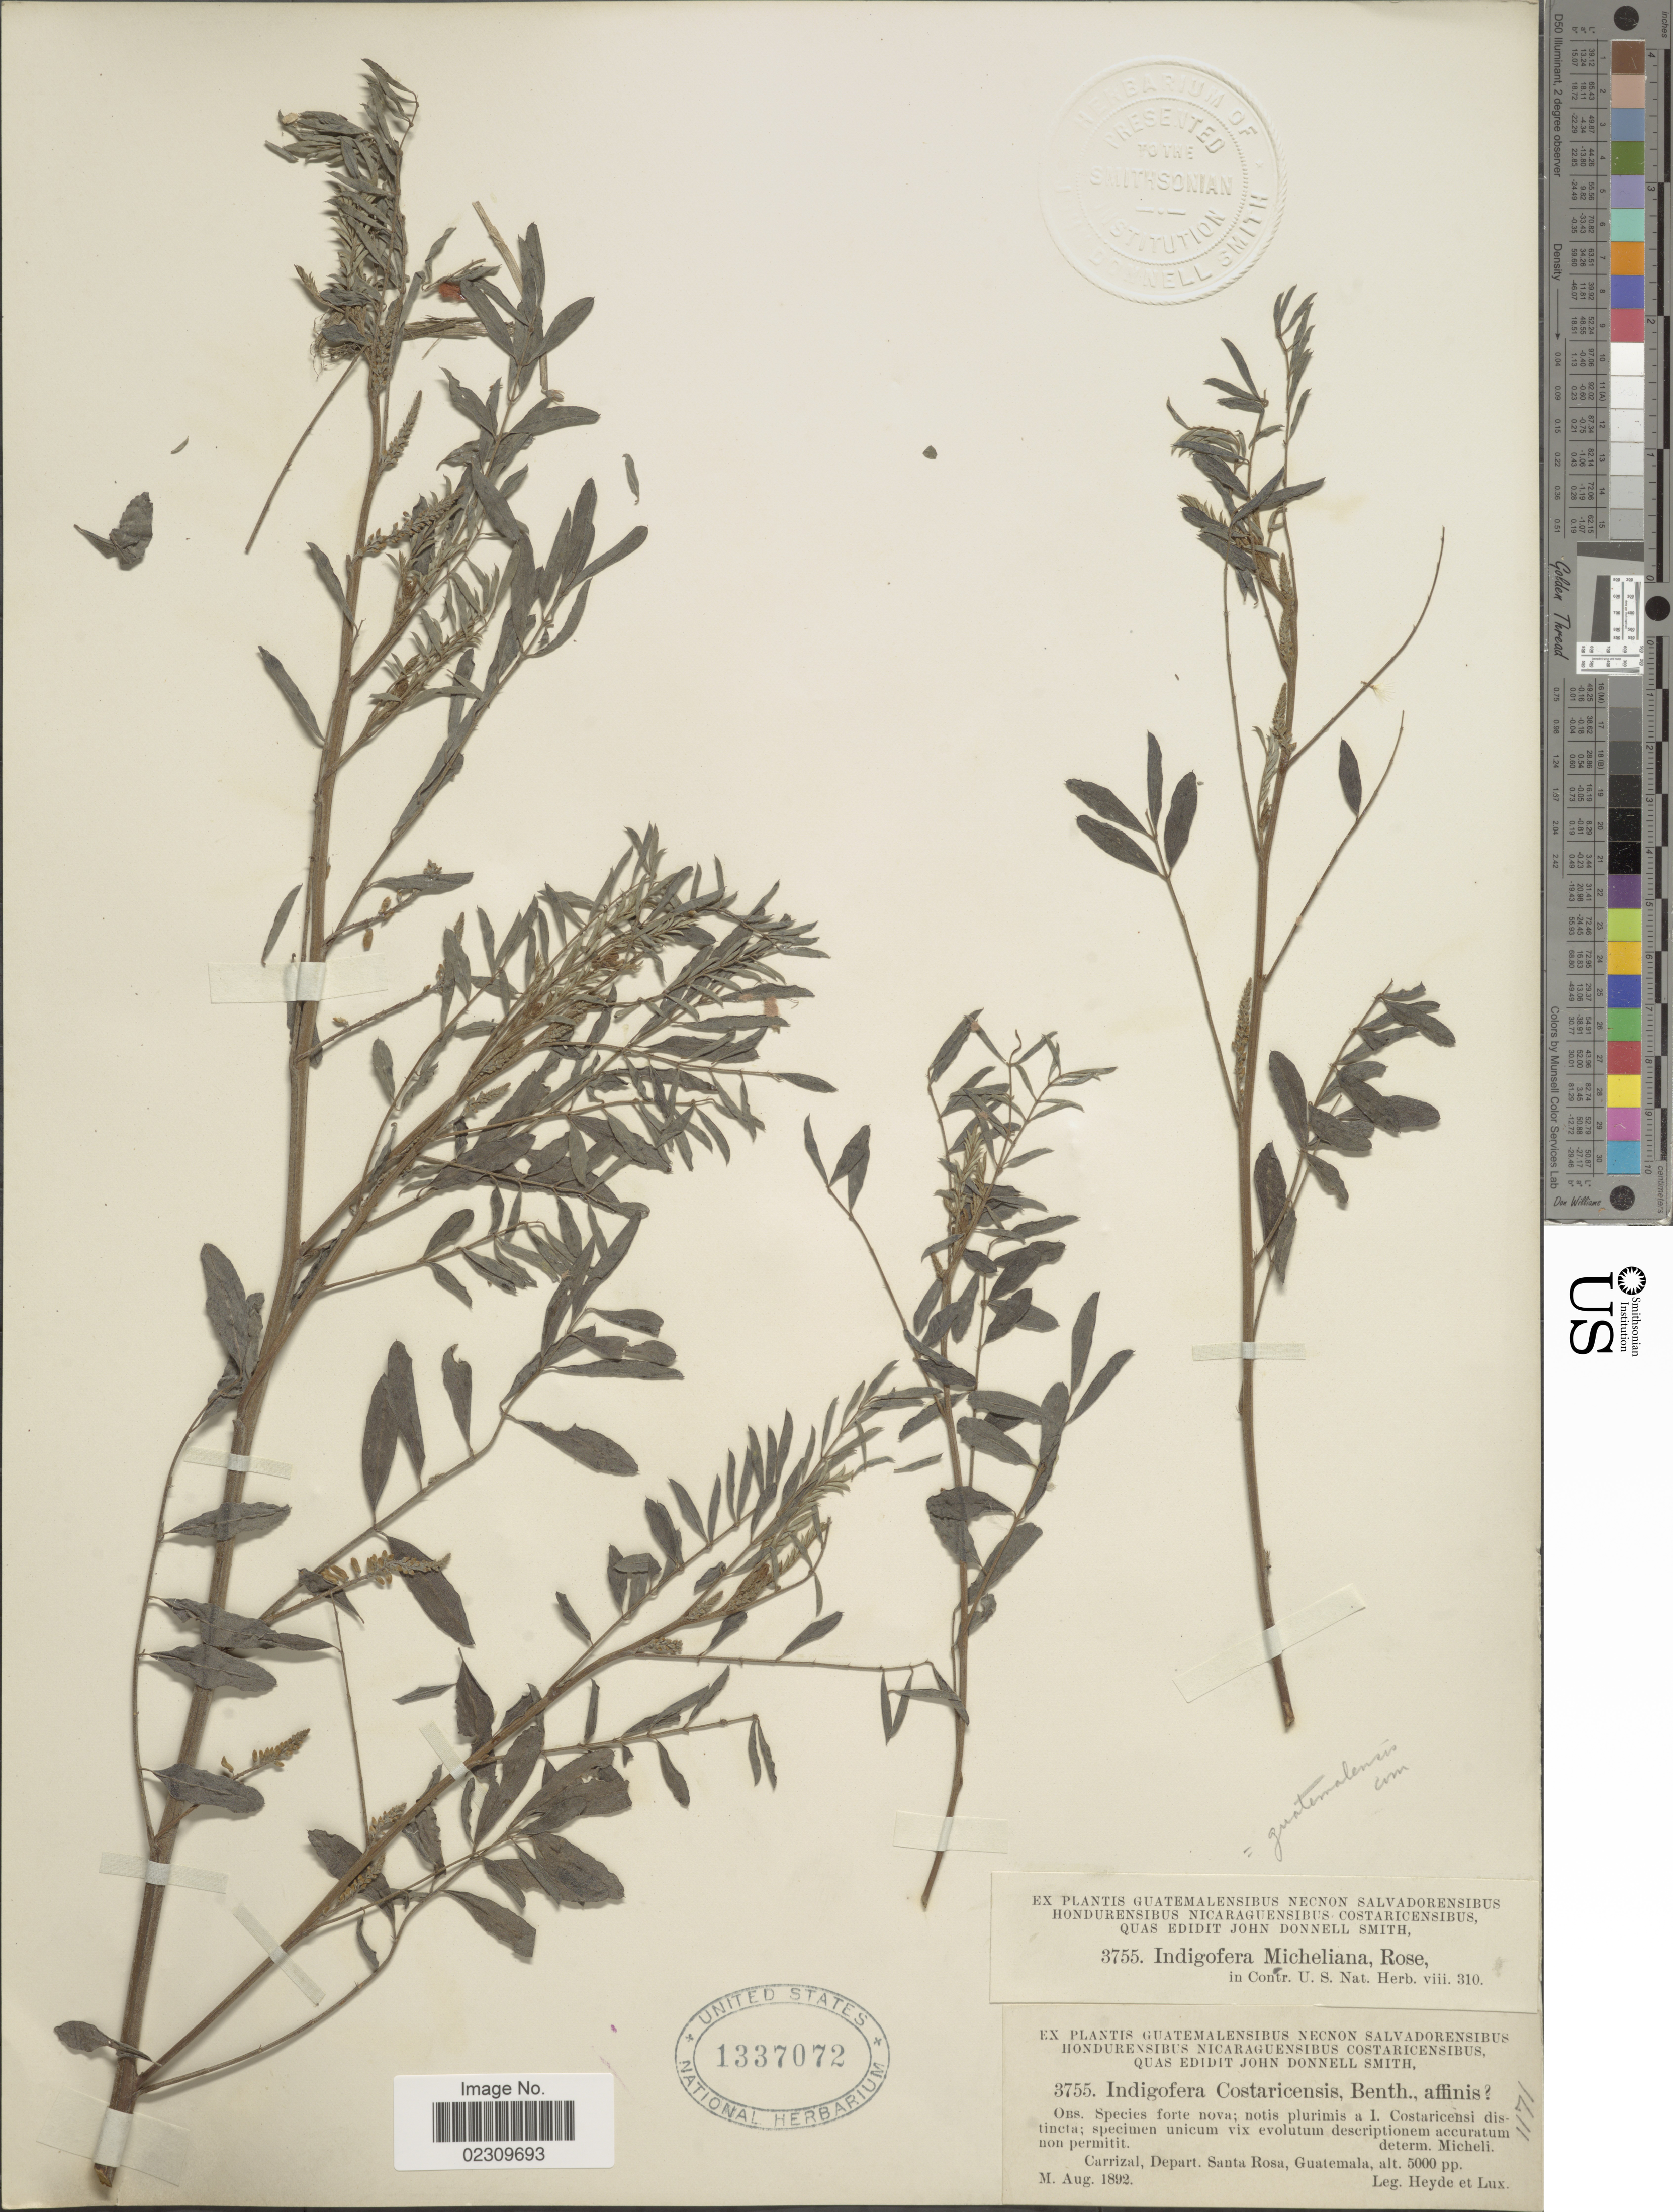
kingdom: Plantae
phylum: Tracheophyta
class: Magnoliopsida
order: Fabales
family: Fabaceae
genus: Indigofera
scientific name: Indigofera guatemalensis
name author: Moc. et al. ex Backer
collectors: Heyde & Lux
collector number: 3755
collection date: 1892-08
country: Guatemala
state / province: Santa Rosa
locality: Carrizal, Depart. Santa Rosa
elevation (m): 1524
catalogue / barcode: US 1337072